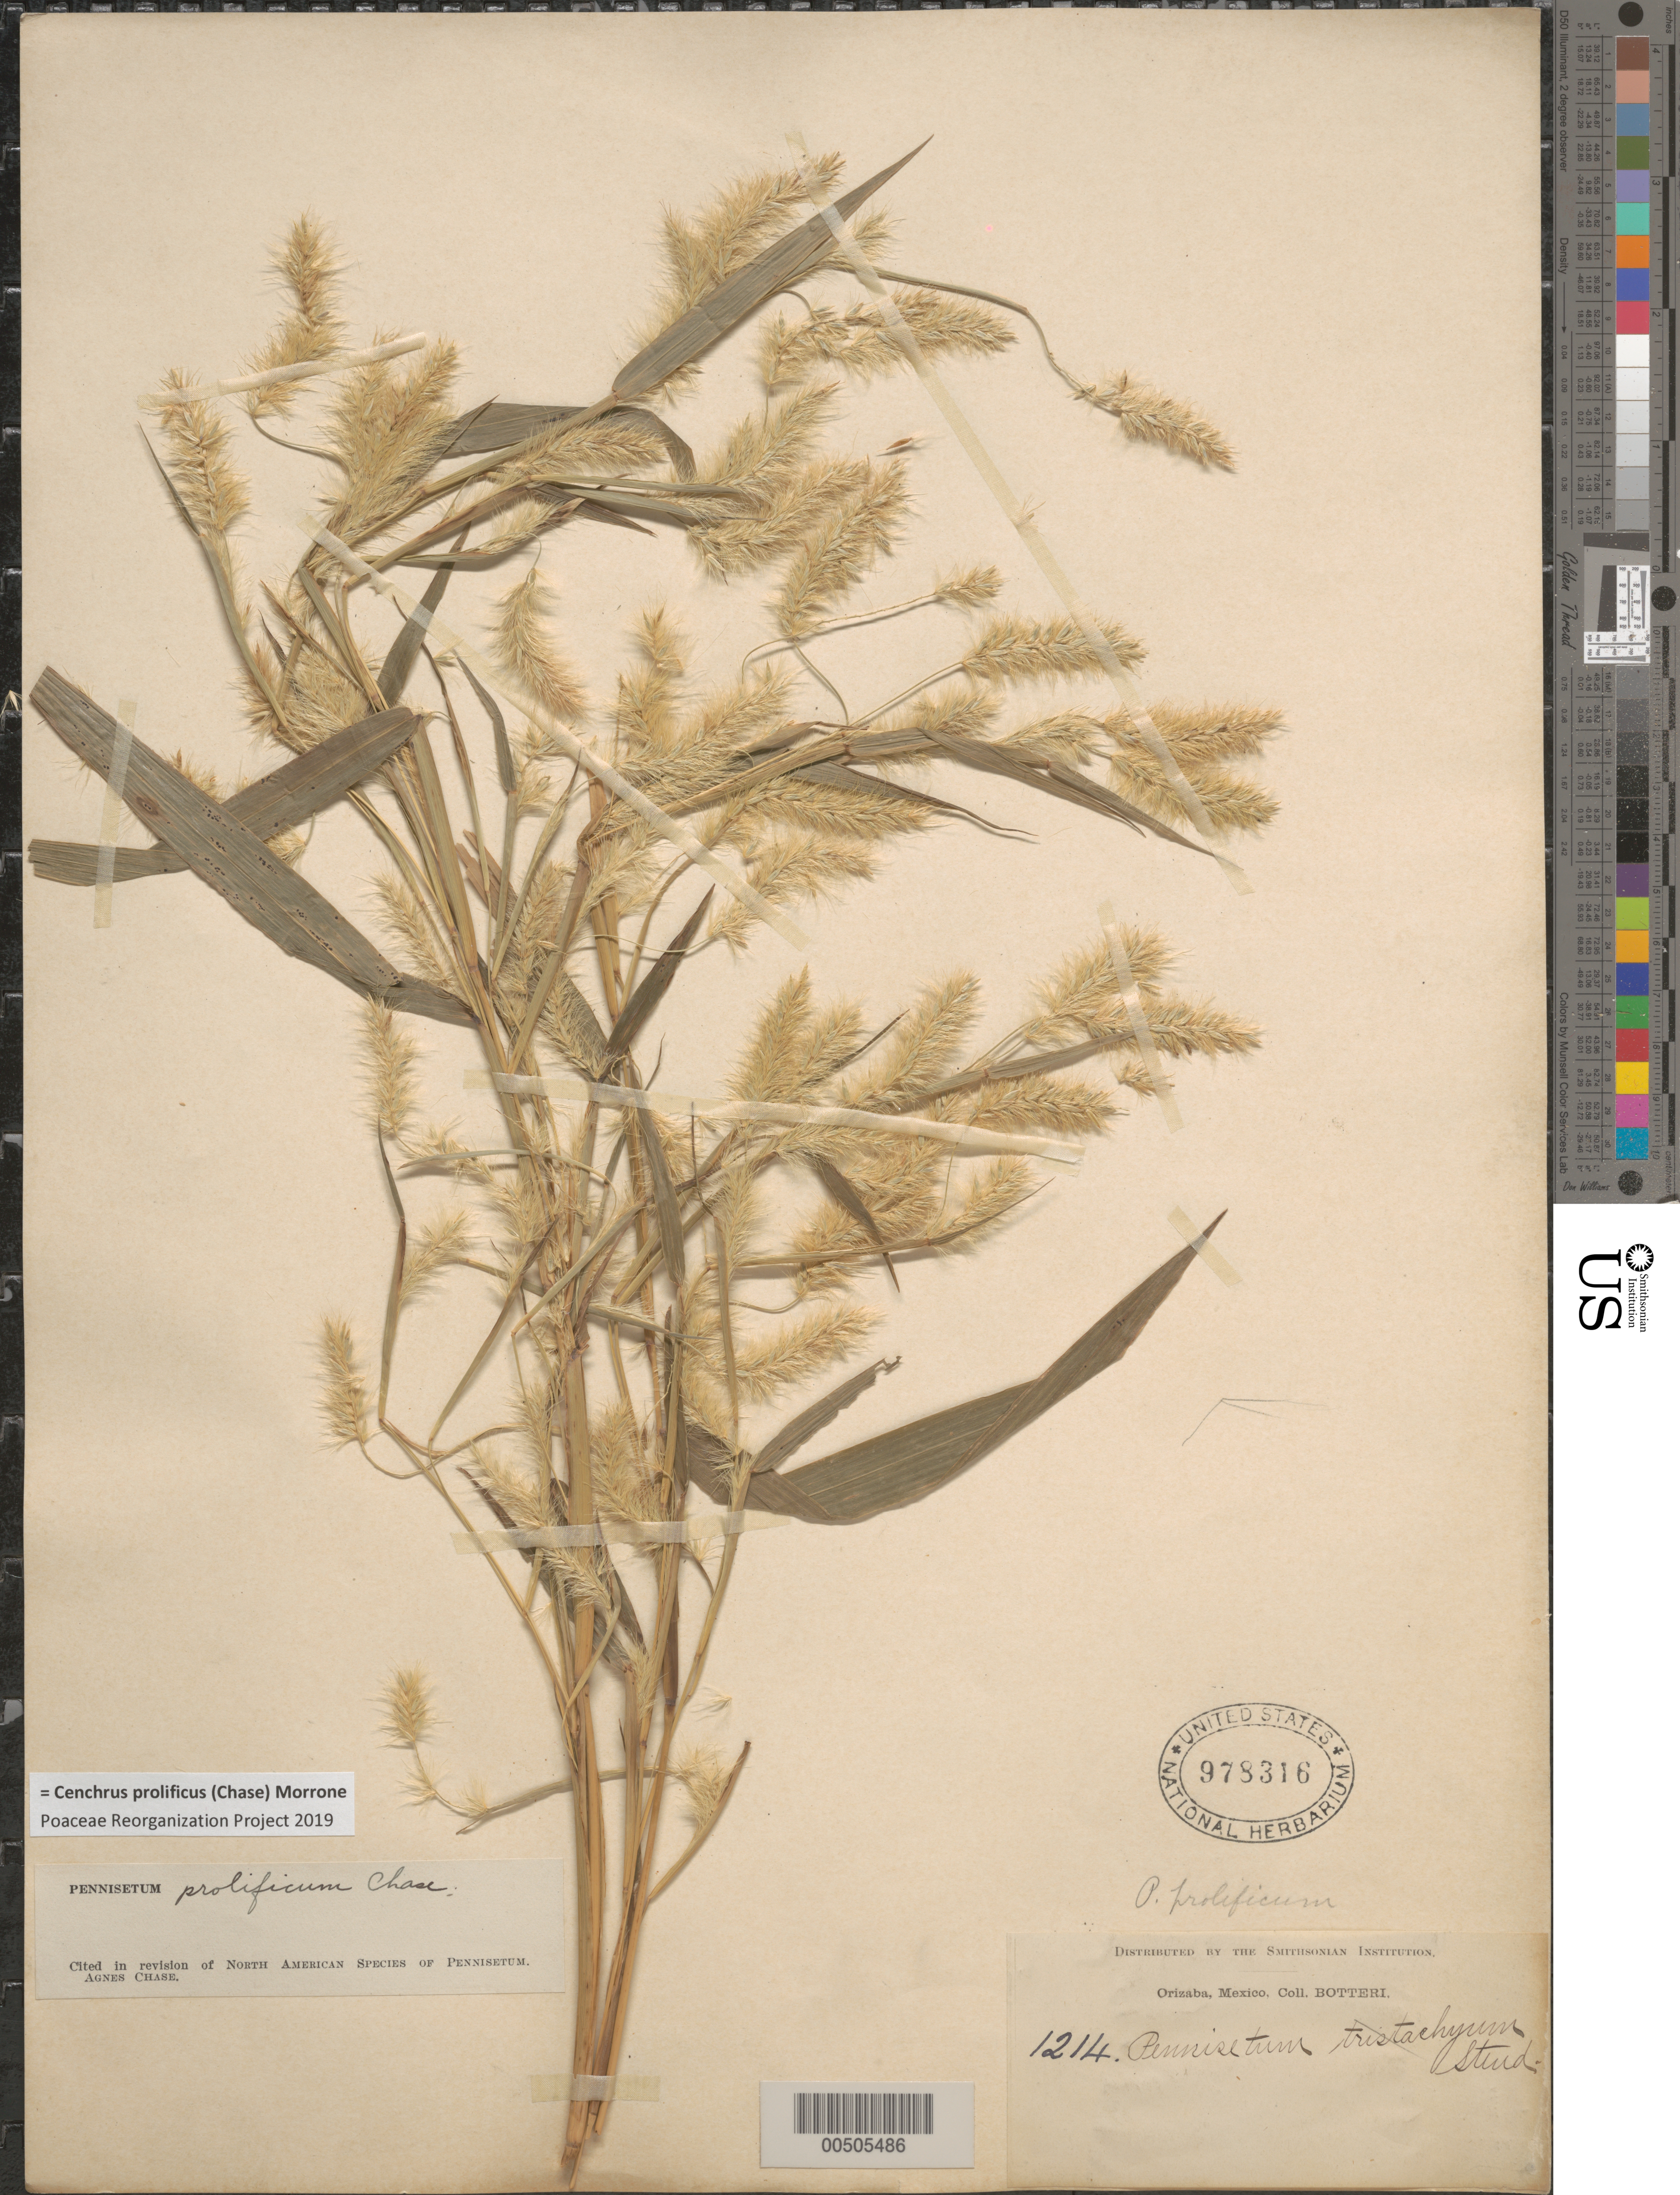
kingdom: Plantae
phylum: Tracheophyta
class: Liliopsida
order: Poales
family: Poaceae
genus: Cenchrus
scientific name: Cenchrus prolificus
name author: (Chase) Morrone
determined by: Poaceae Reorganization Project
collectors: -. Botteri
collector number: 1214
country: Mexico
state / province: Veracruz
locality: Orizaba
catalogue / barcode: US 978316